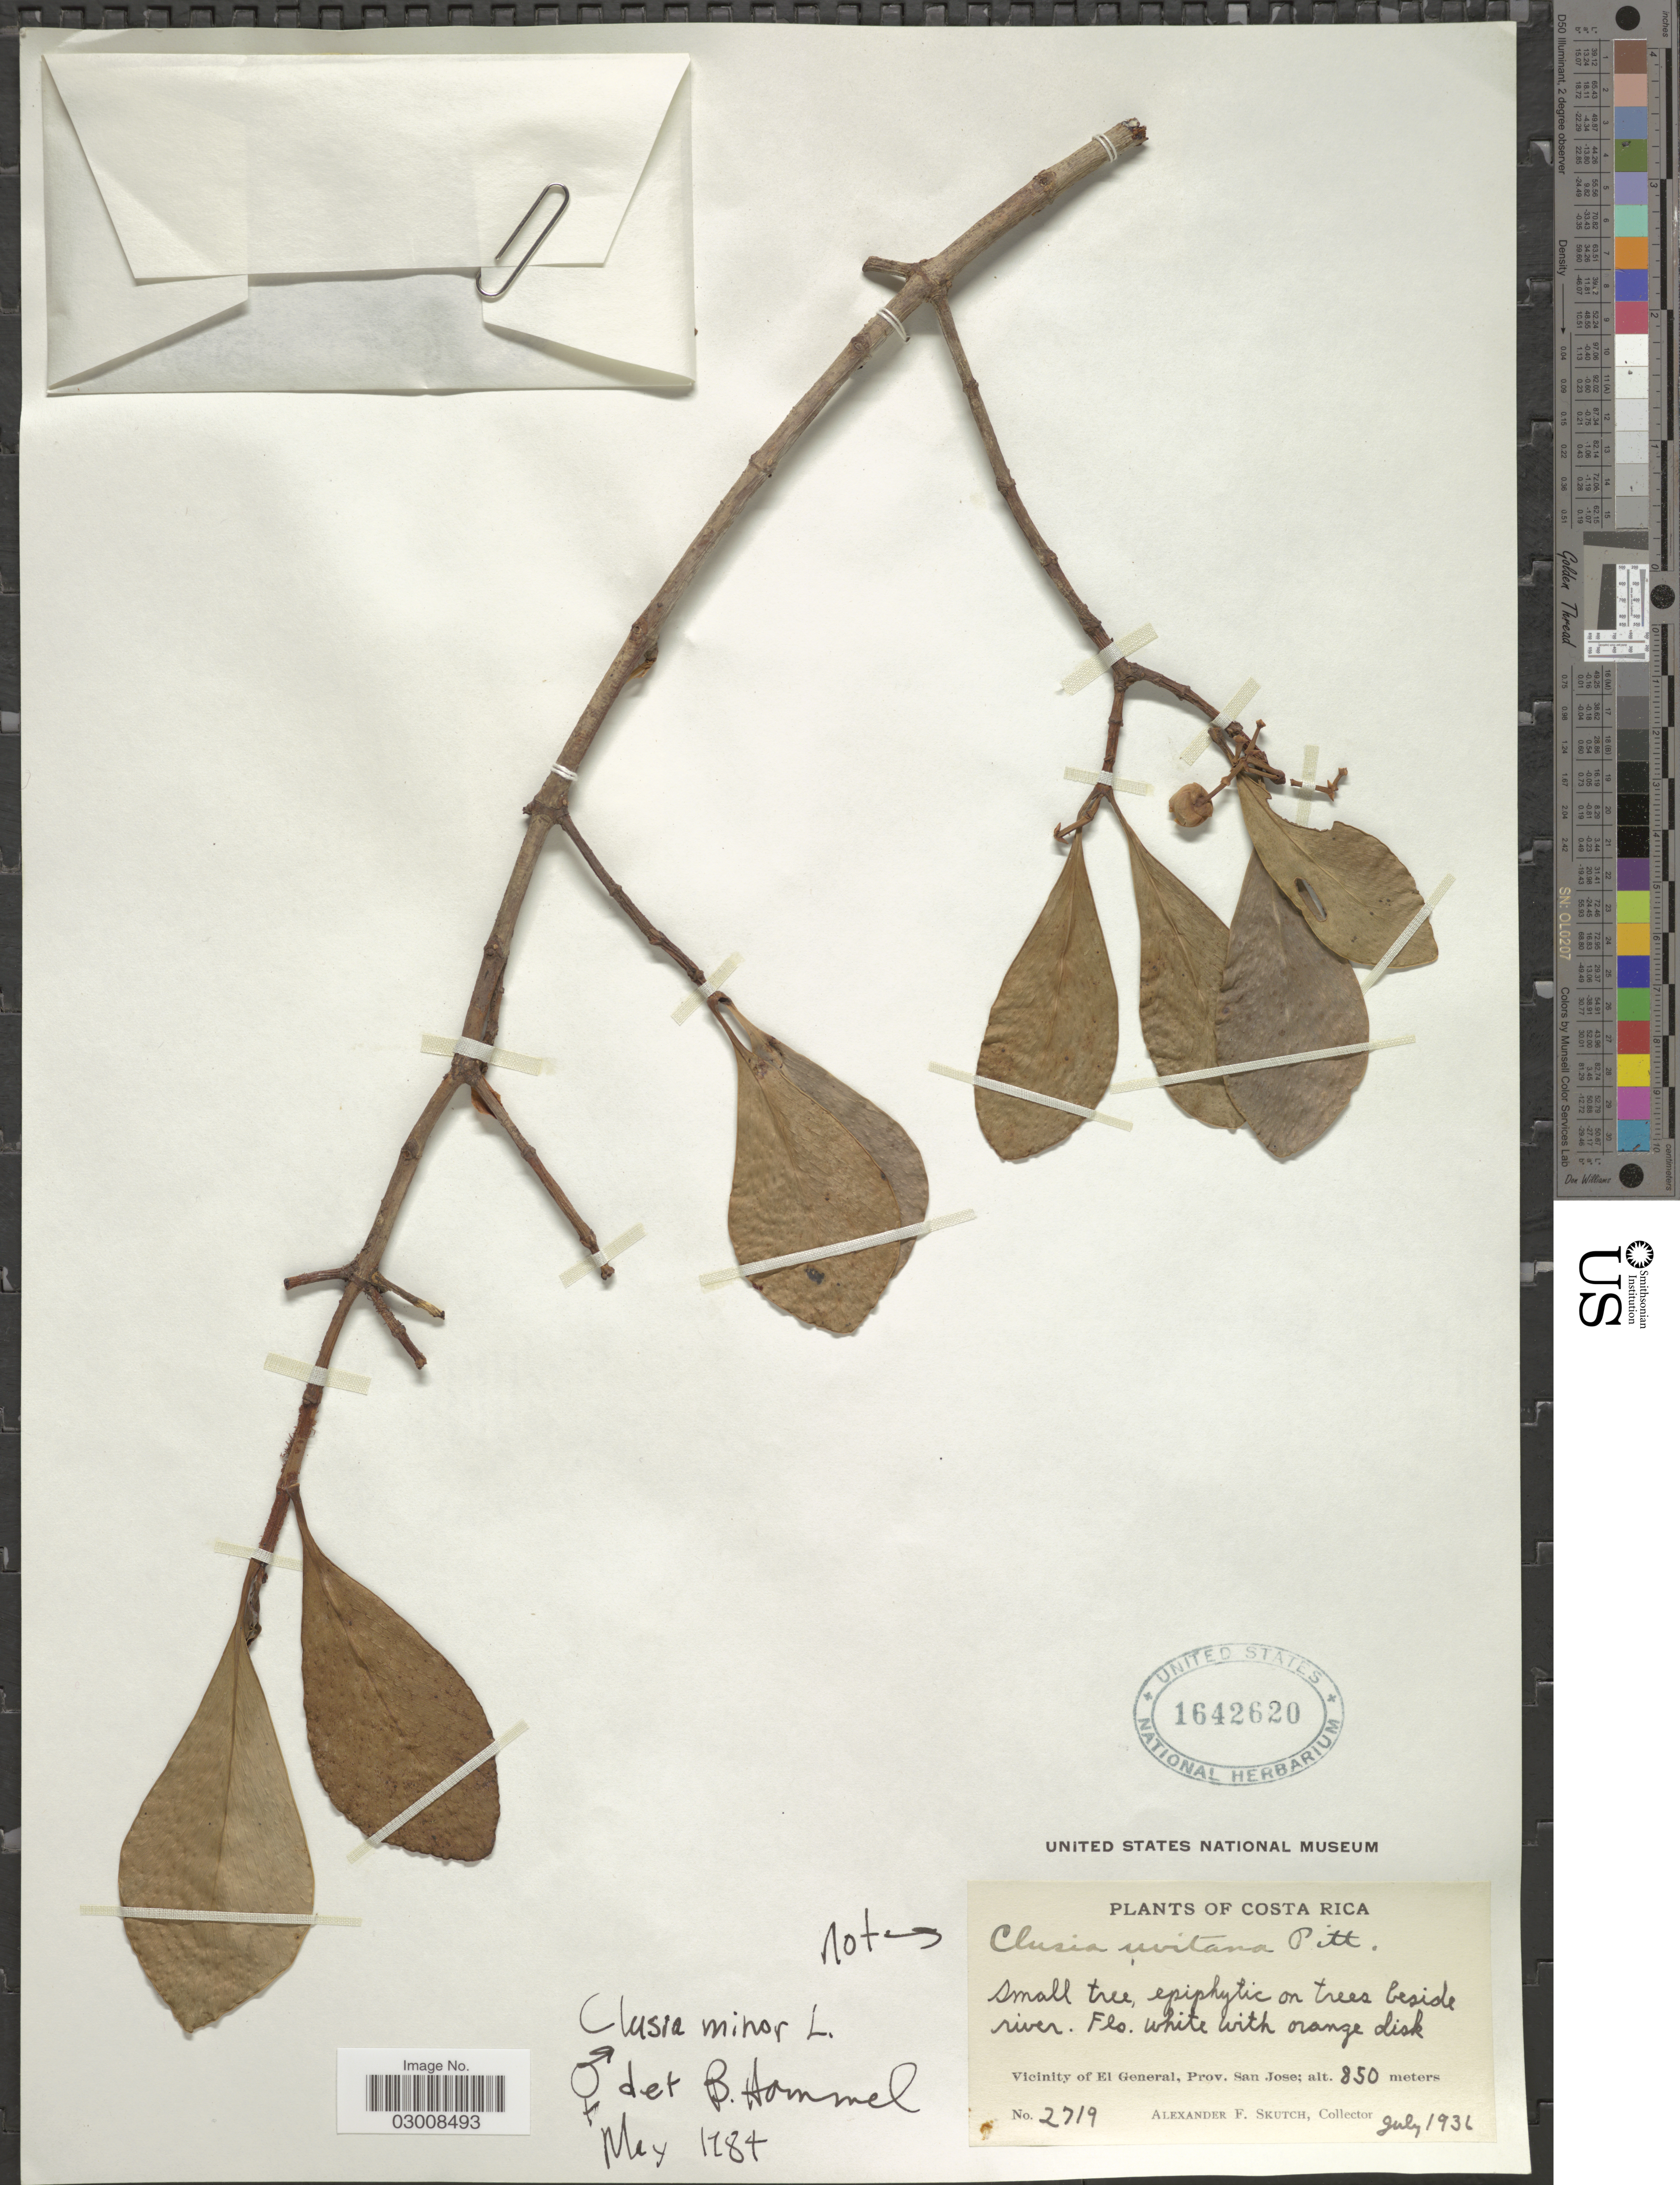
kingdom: Plantae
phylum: Tracheophyta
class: Magnoliopsida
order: Malpighiales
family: Clusiaceae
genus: Clusia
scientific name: Clusia minor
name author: L.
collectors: A. F. Skutch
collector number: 2719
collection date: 1936-07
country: Costa Rica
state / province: San José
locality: Vicinity of El General.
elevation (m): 850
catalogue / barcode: US 1642620